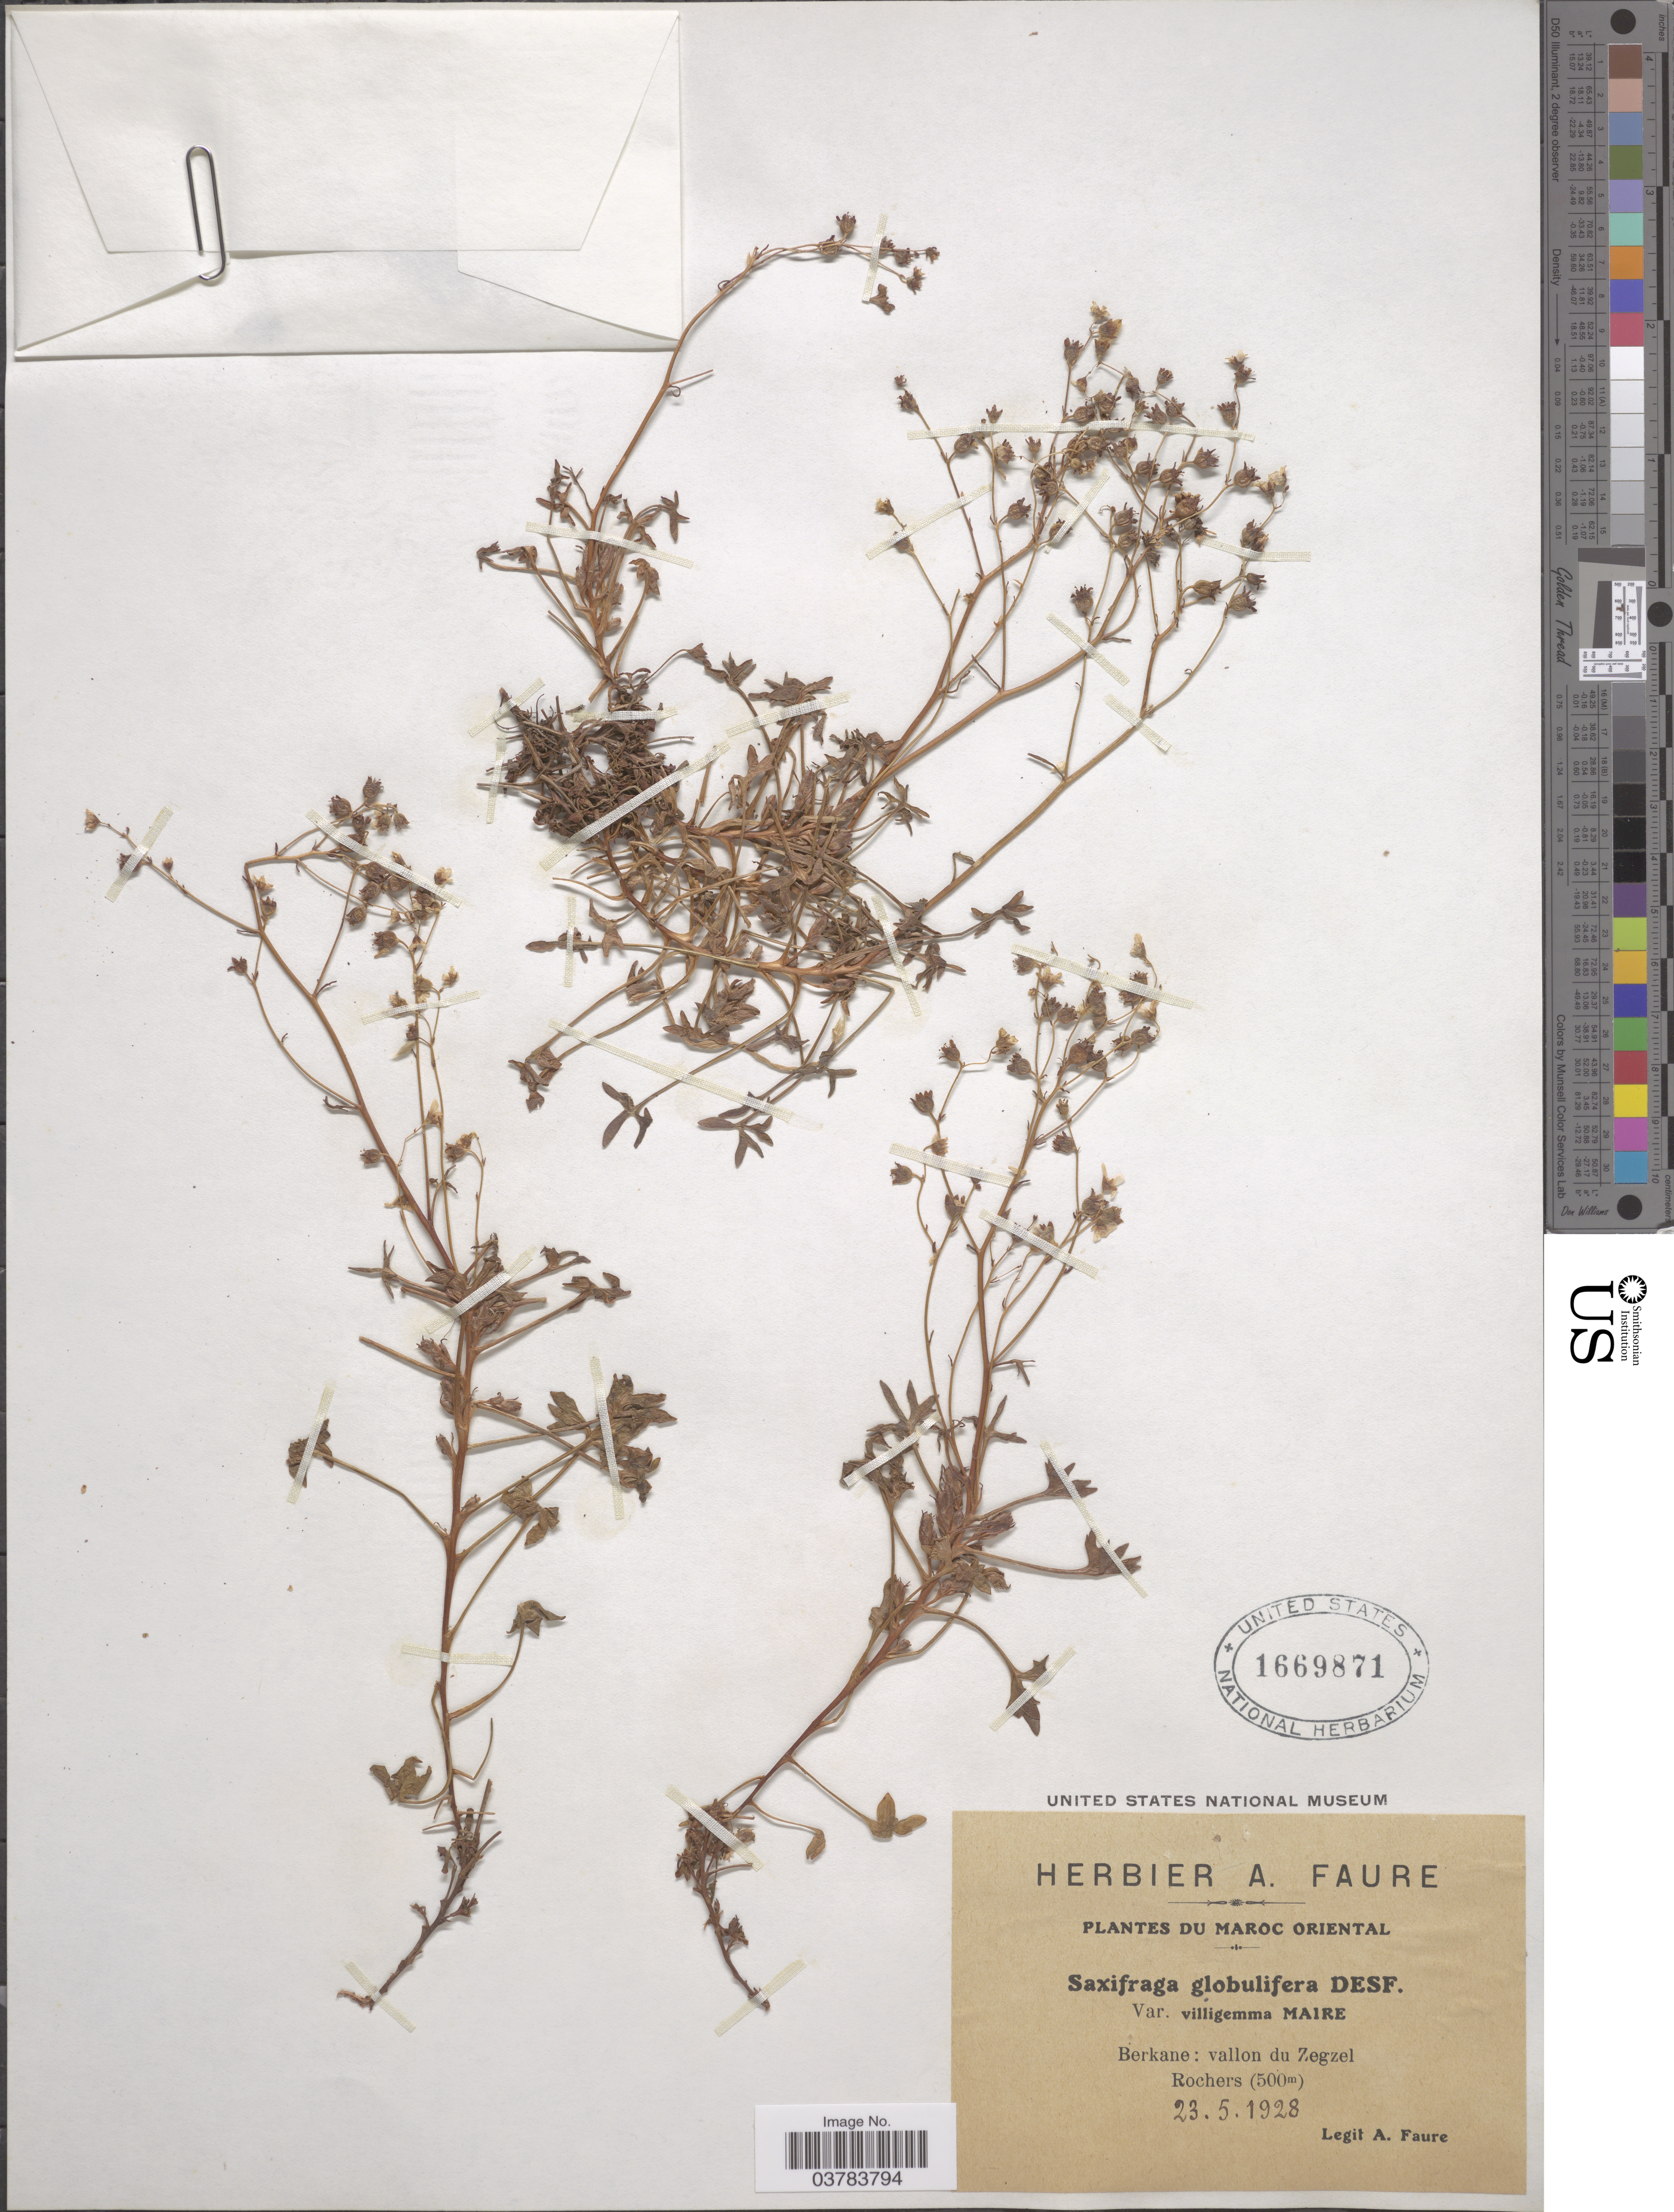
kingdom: Plantae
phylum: Tracheophyta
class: Magnoliopsida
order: Saxifragales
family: Saxifragaceae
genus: Saxifraga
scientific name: Saxifraga globulifera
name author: Desf.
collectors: A. Faure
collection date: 1928-05-23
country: Morocco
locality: Berkane: vallon du Zegzel. Rochers.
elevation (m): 500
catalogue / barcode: US 1669871